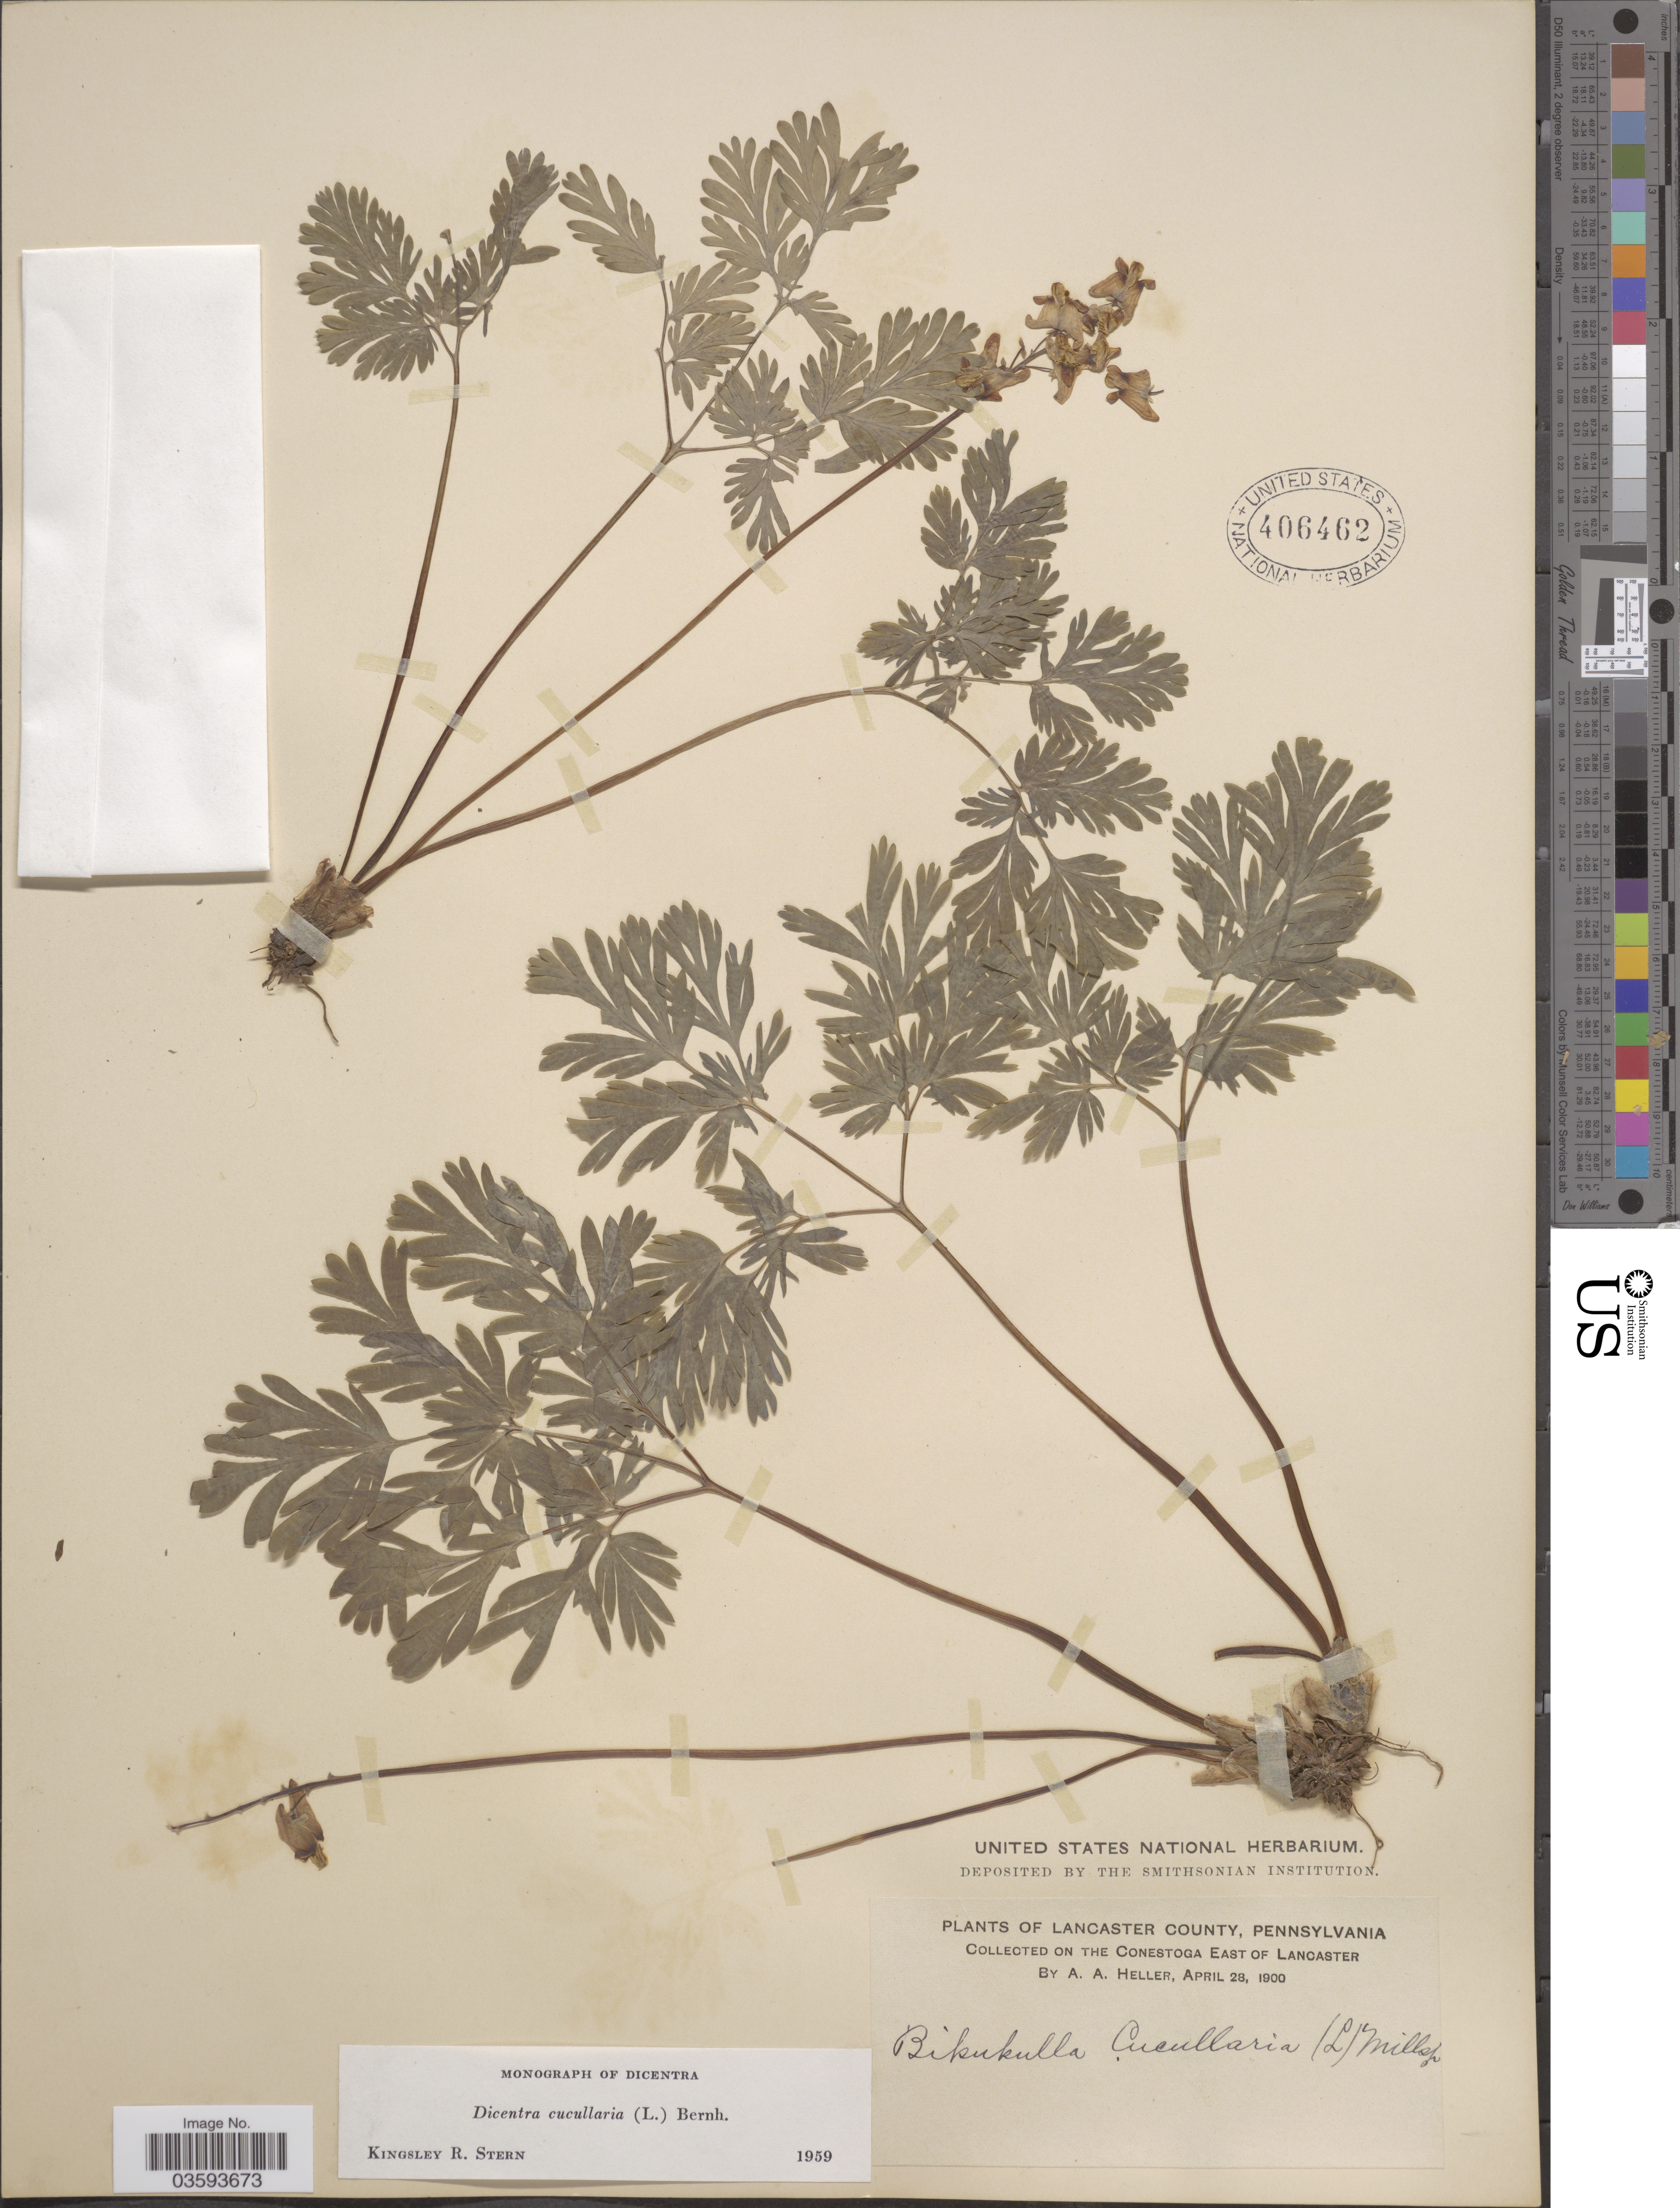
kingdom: Plantae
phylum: Tracheophyta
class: Magnoliopsida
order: Ranunculales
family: Papaveraceae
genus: Dicentra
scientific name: Dicentra cucullaria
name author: (L.) Bernh.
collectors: A. A. Heller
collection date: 1900-04-28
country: United States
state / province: Pennsylvania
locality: Lancaster County. On the Conestoga East of Lancaster.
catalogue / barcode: US 606462